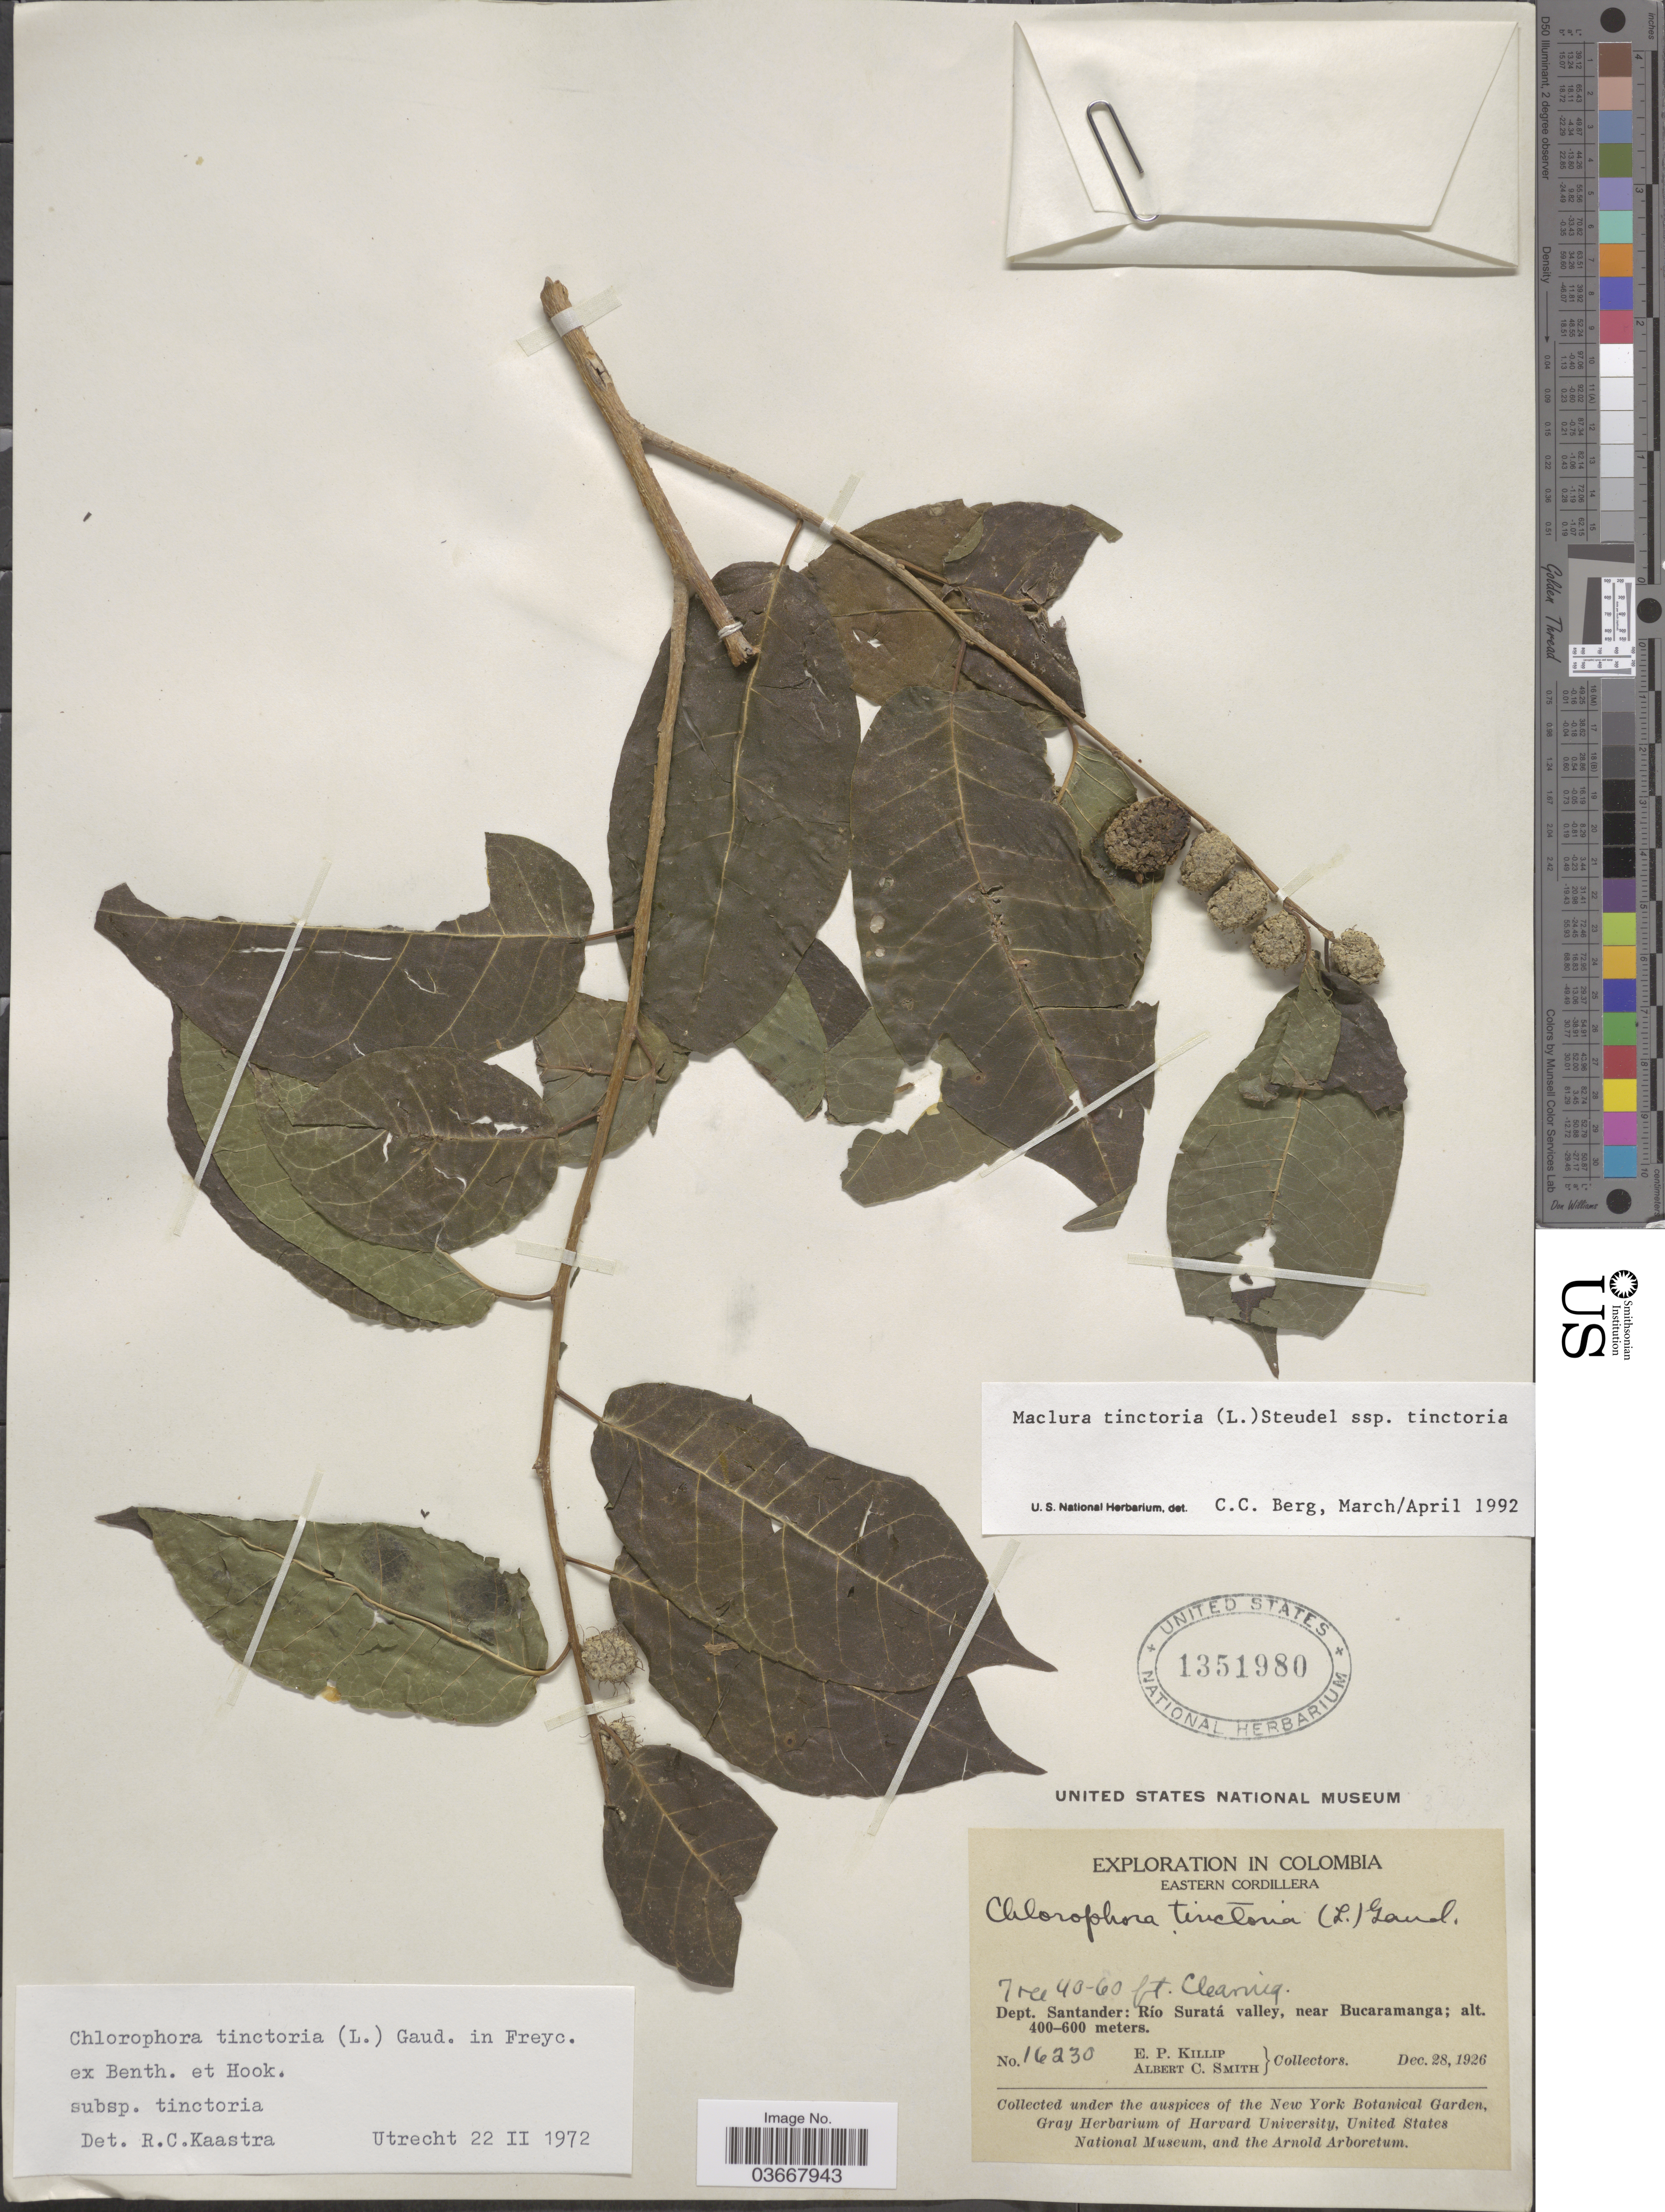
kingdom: Plantae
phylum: Tracheophyta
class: Magnoliopsida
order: Rosales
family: Moraceae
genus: Maclura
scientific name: Maclura tinctoria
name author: (L.) D. Don ex Steud.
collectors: E. P. Killip & A. C. Smith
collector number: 16230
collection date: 1926-12-28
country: Colombia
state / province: Santander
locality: Eastern Cordillera. Dept. Santander: Río Suratá valley, near Bucaramanga.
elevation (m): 400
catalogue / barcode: US 1351980